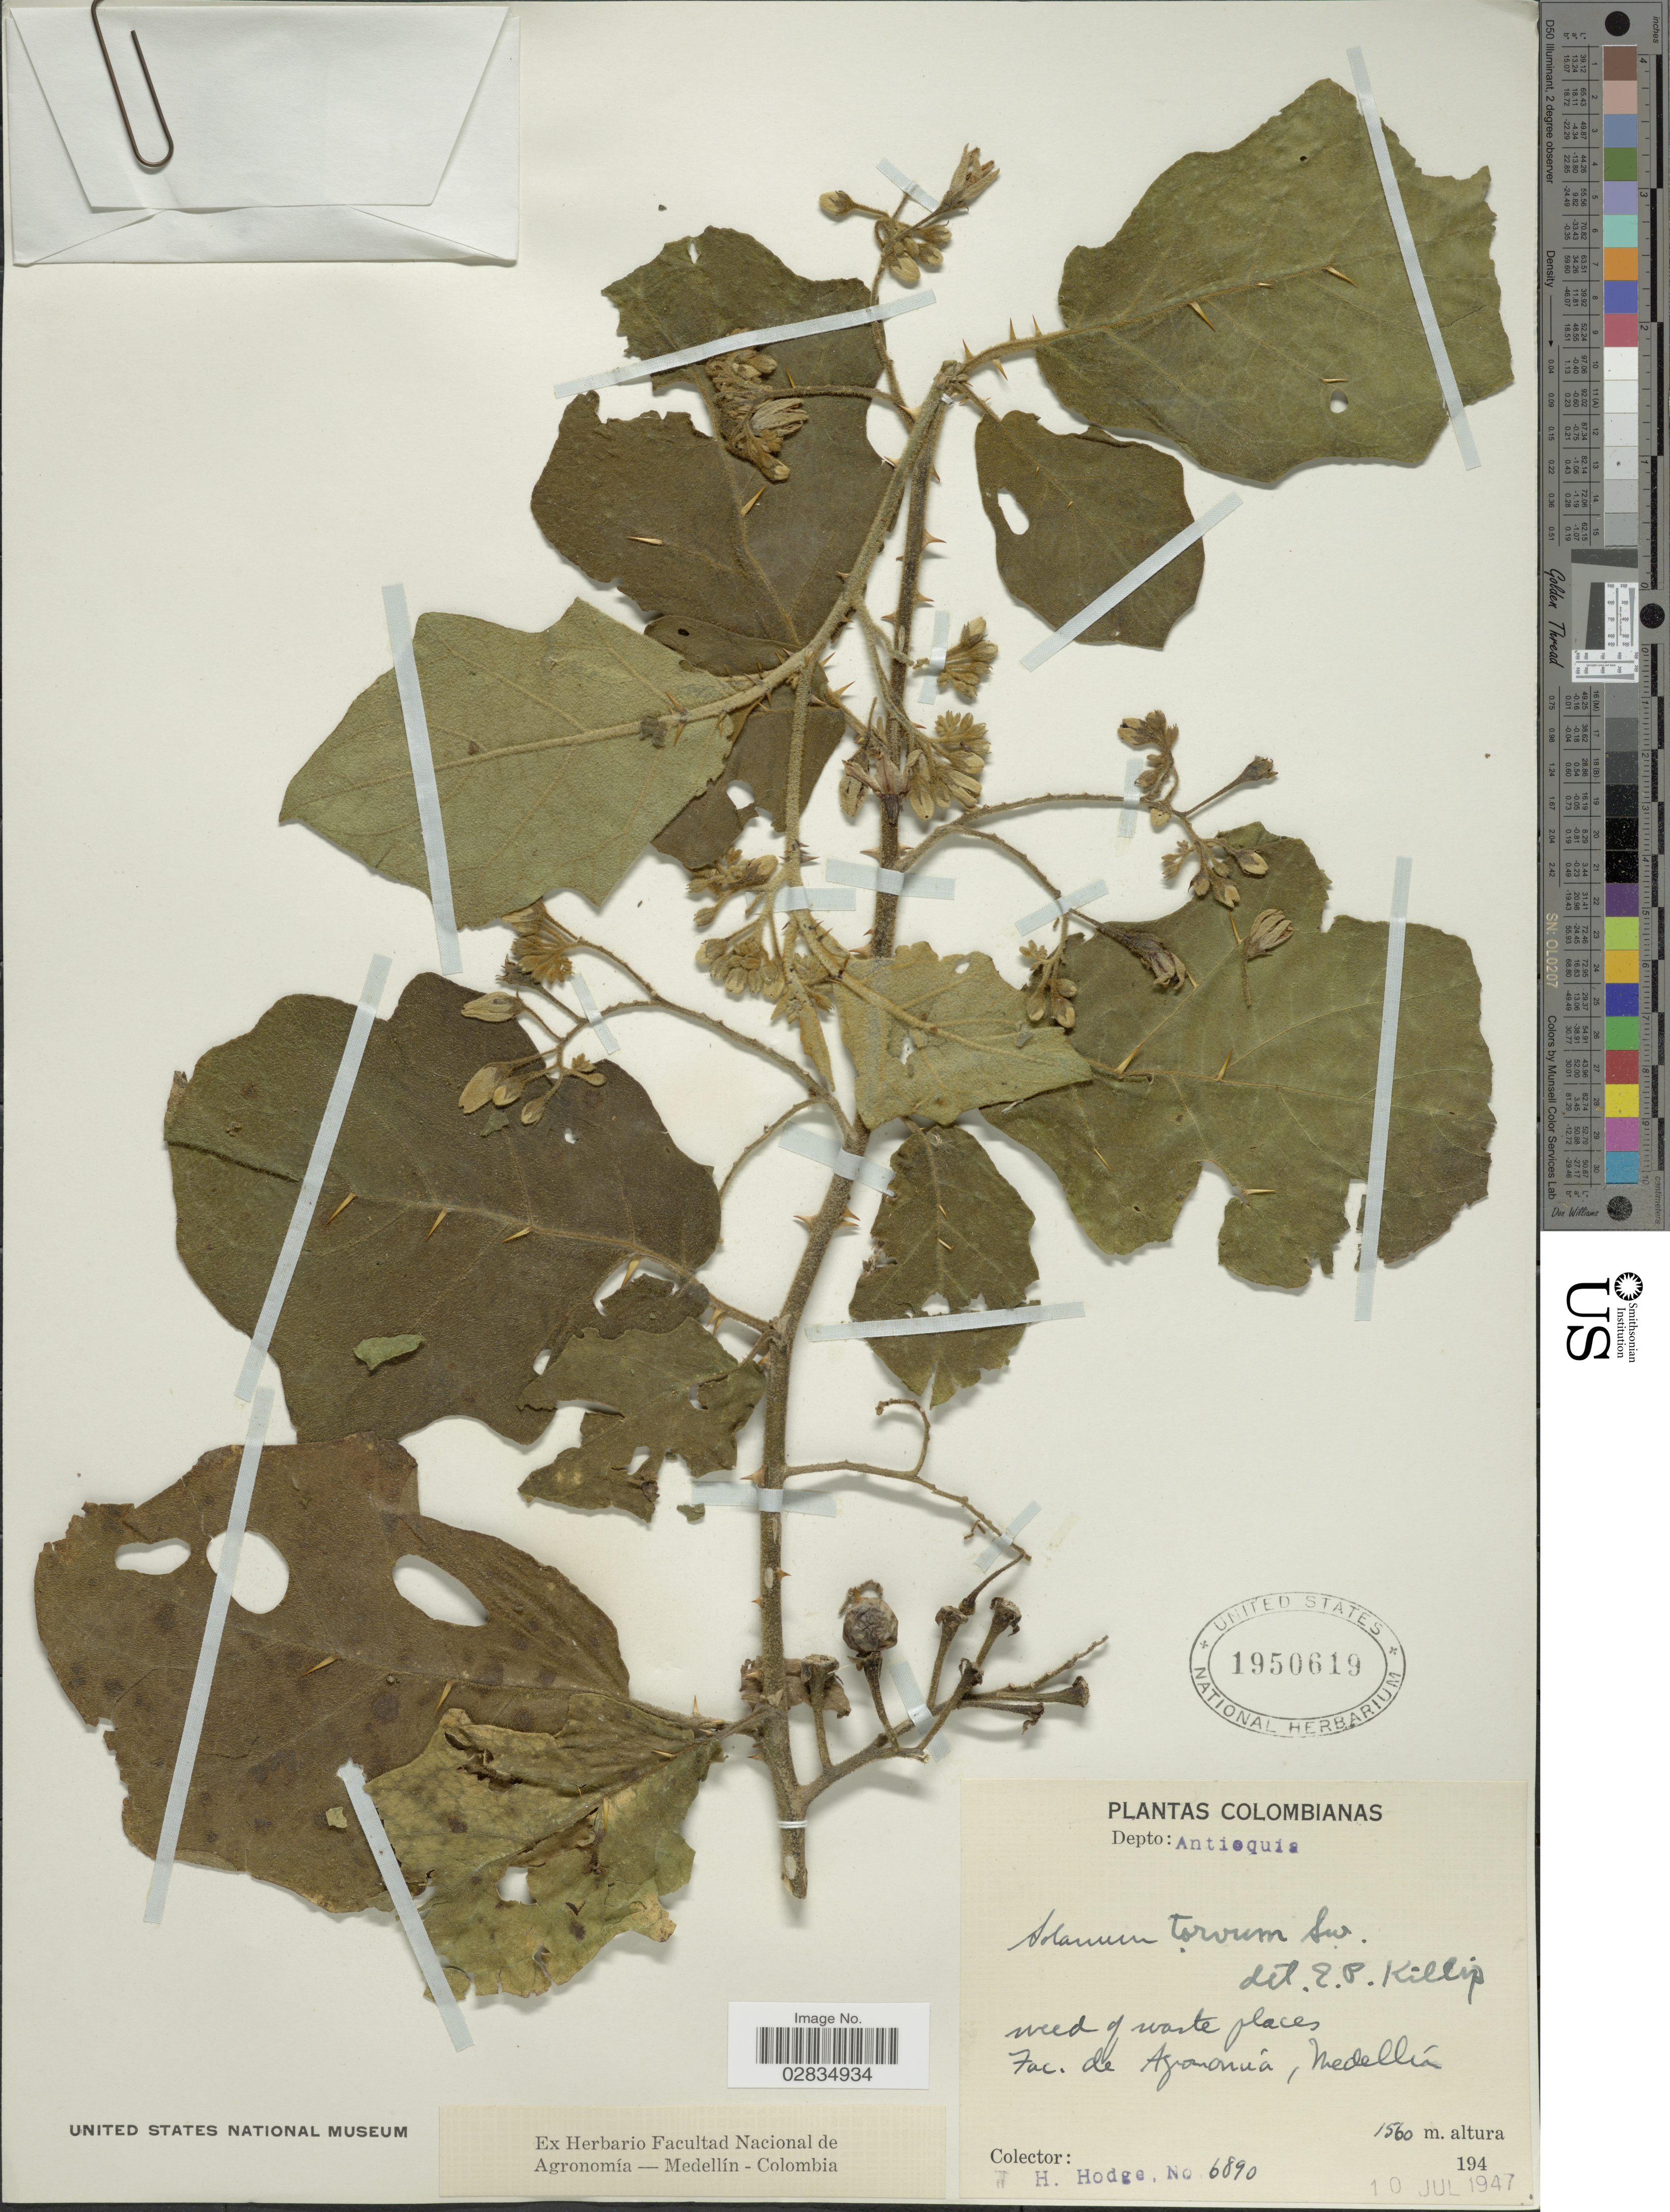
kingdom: Plantae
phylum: Tracheophyta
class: Magnoliopsida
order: Solanales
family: Solanaceae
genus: Solanum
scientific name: Solanum torvum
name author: Sw.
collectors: W. Hodge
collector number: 6890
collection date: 1947-07-10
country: Colombia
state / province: Antioquia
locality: Depto: Antioquia, Fac. de Agronomia, Medellín.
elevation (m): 1560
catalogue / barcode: US 1950619